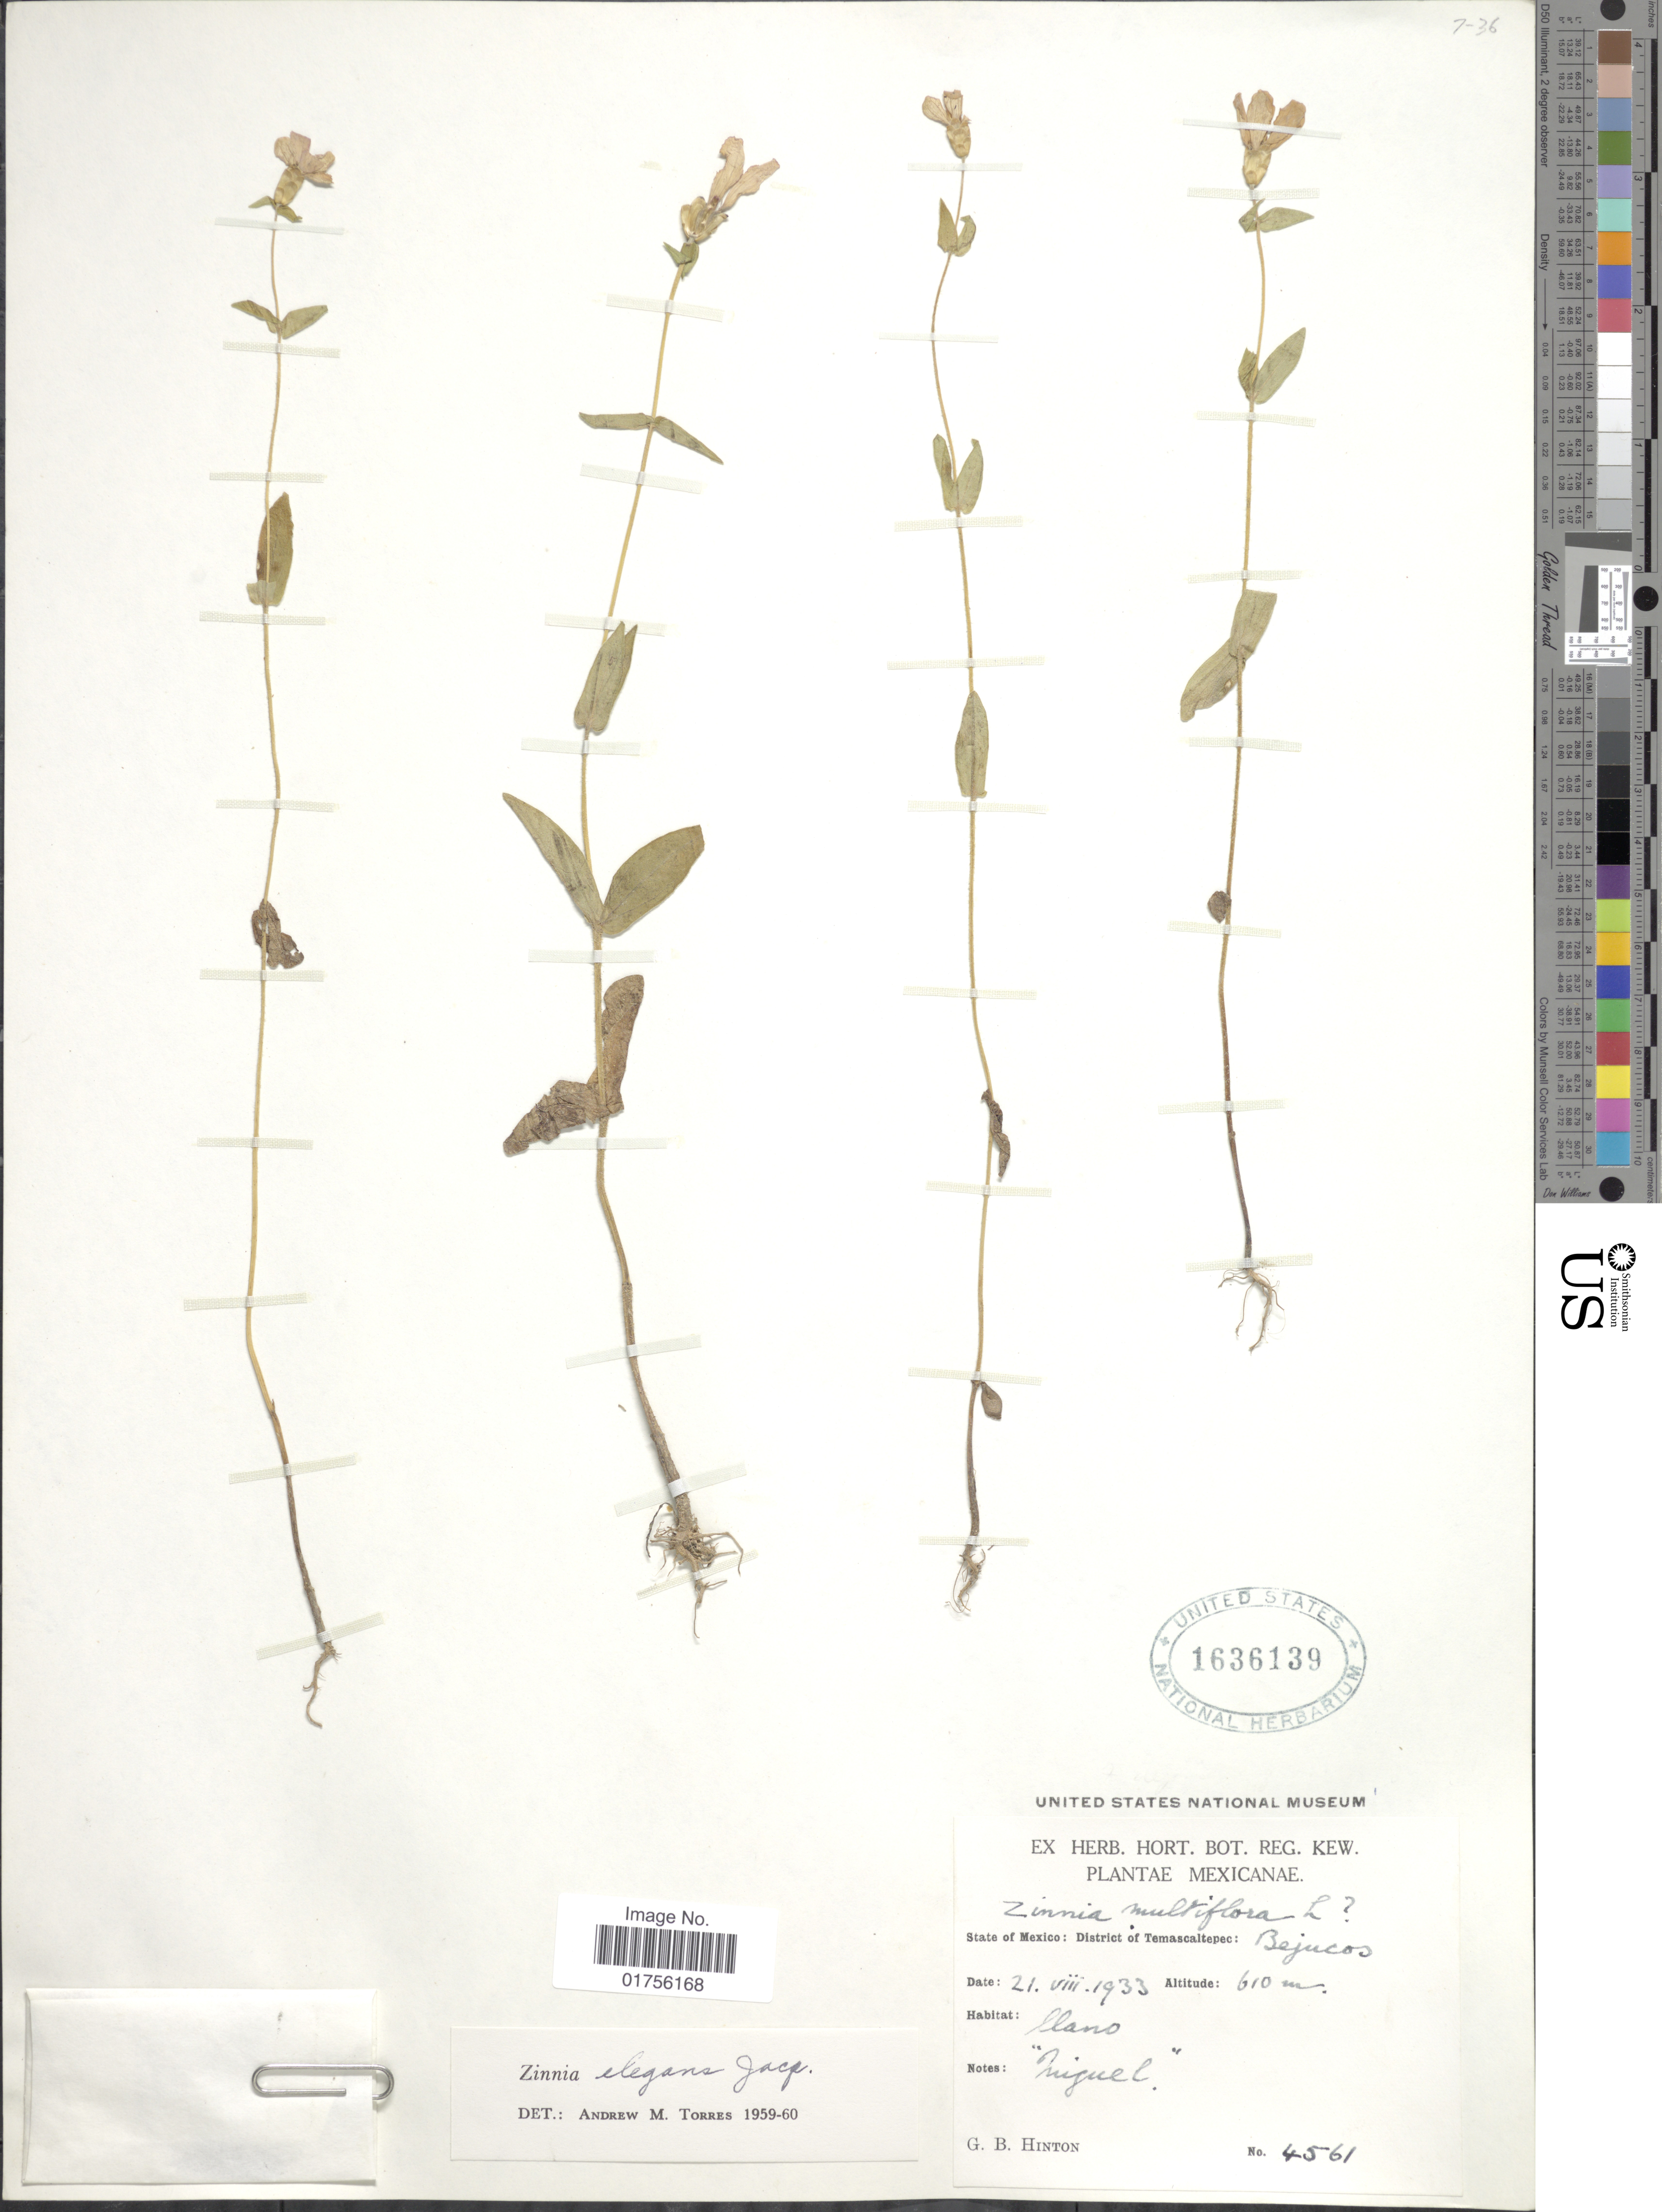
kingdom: Plantae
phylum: Tracheophyta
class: Magnoliopsida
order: Asterales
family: Asteraceae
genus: Zinnia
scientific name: Zinnia elegans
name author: Jacq.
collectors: G. B. Hinton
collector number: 4561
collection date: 1933-08-21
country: Mexico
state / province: México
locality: State of Mexico: District of Temascaltepec: Bejuco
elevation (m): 610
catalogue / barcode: US 1636139